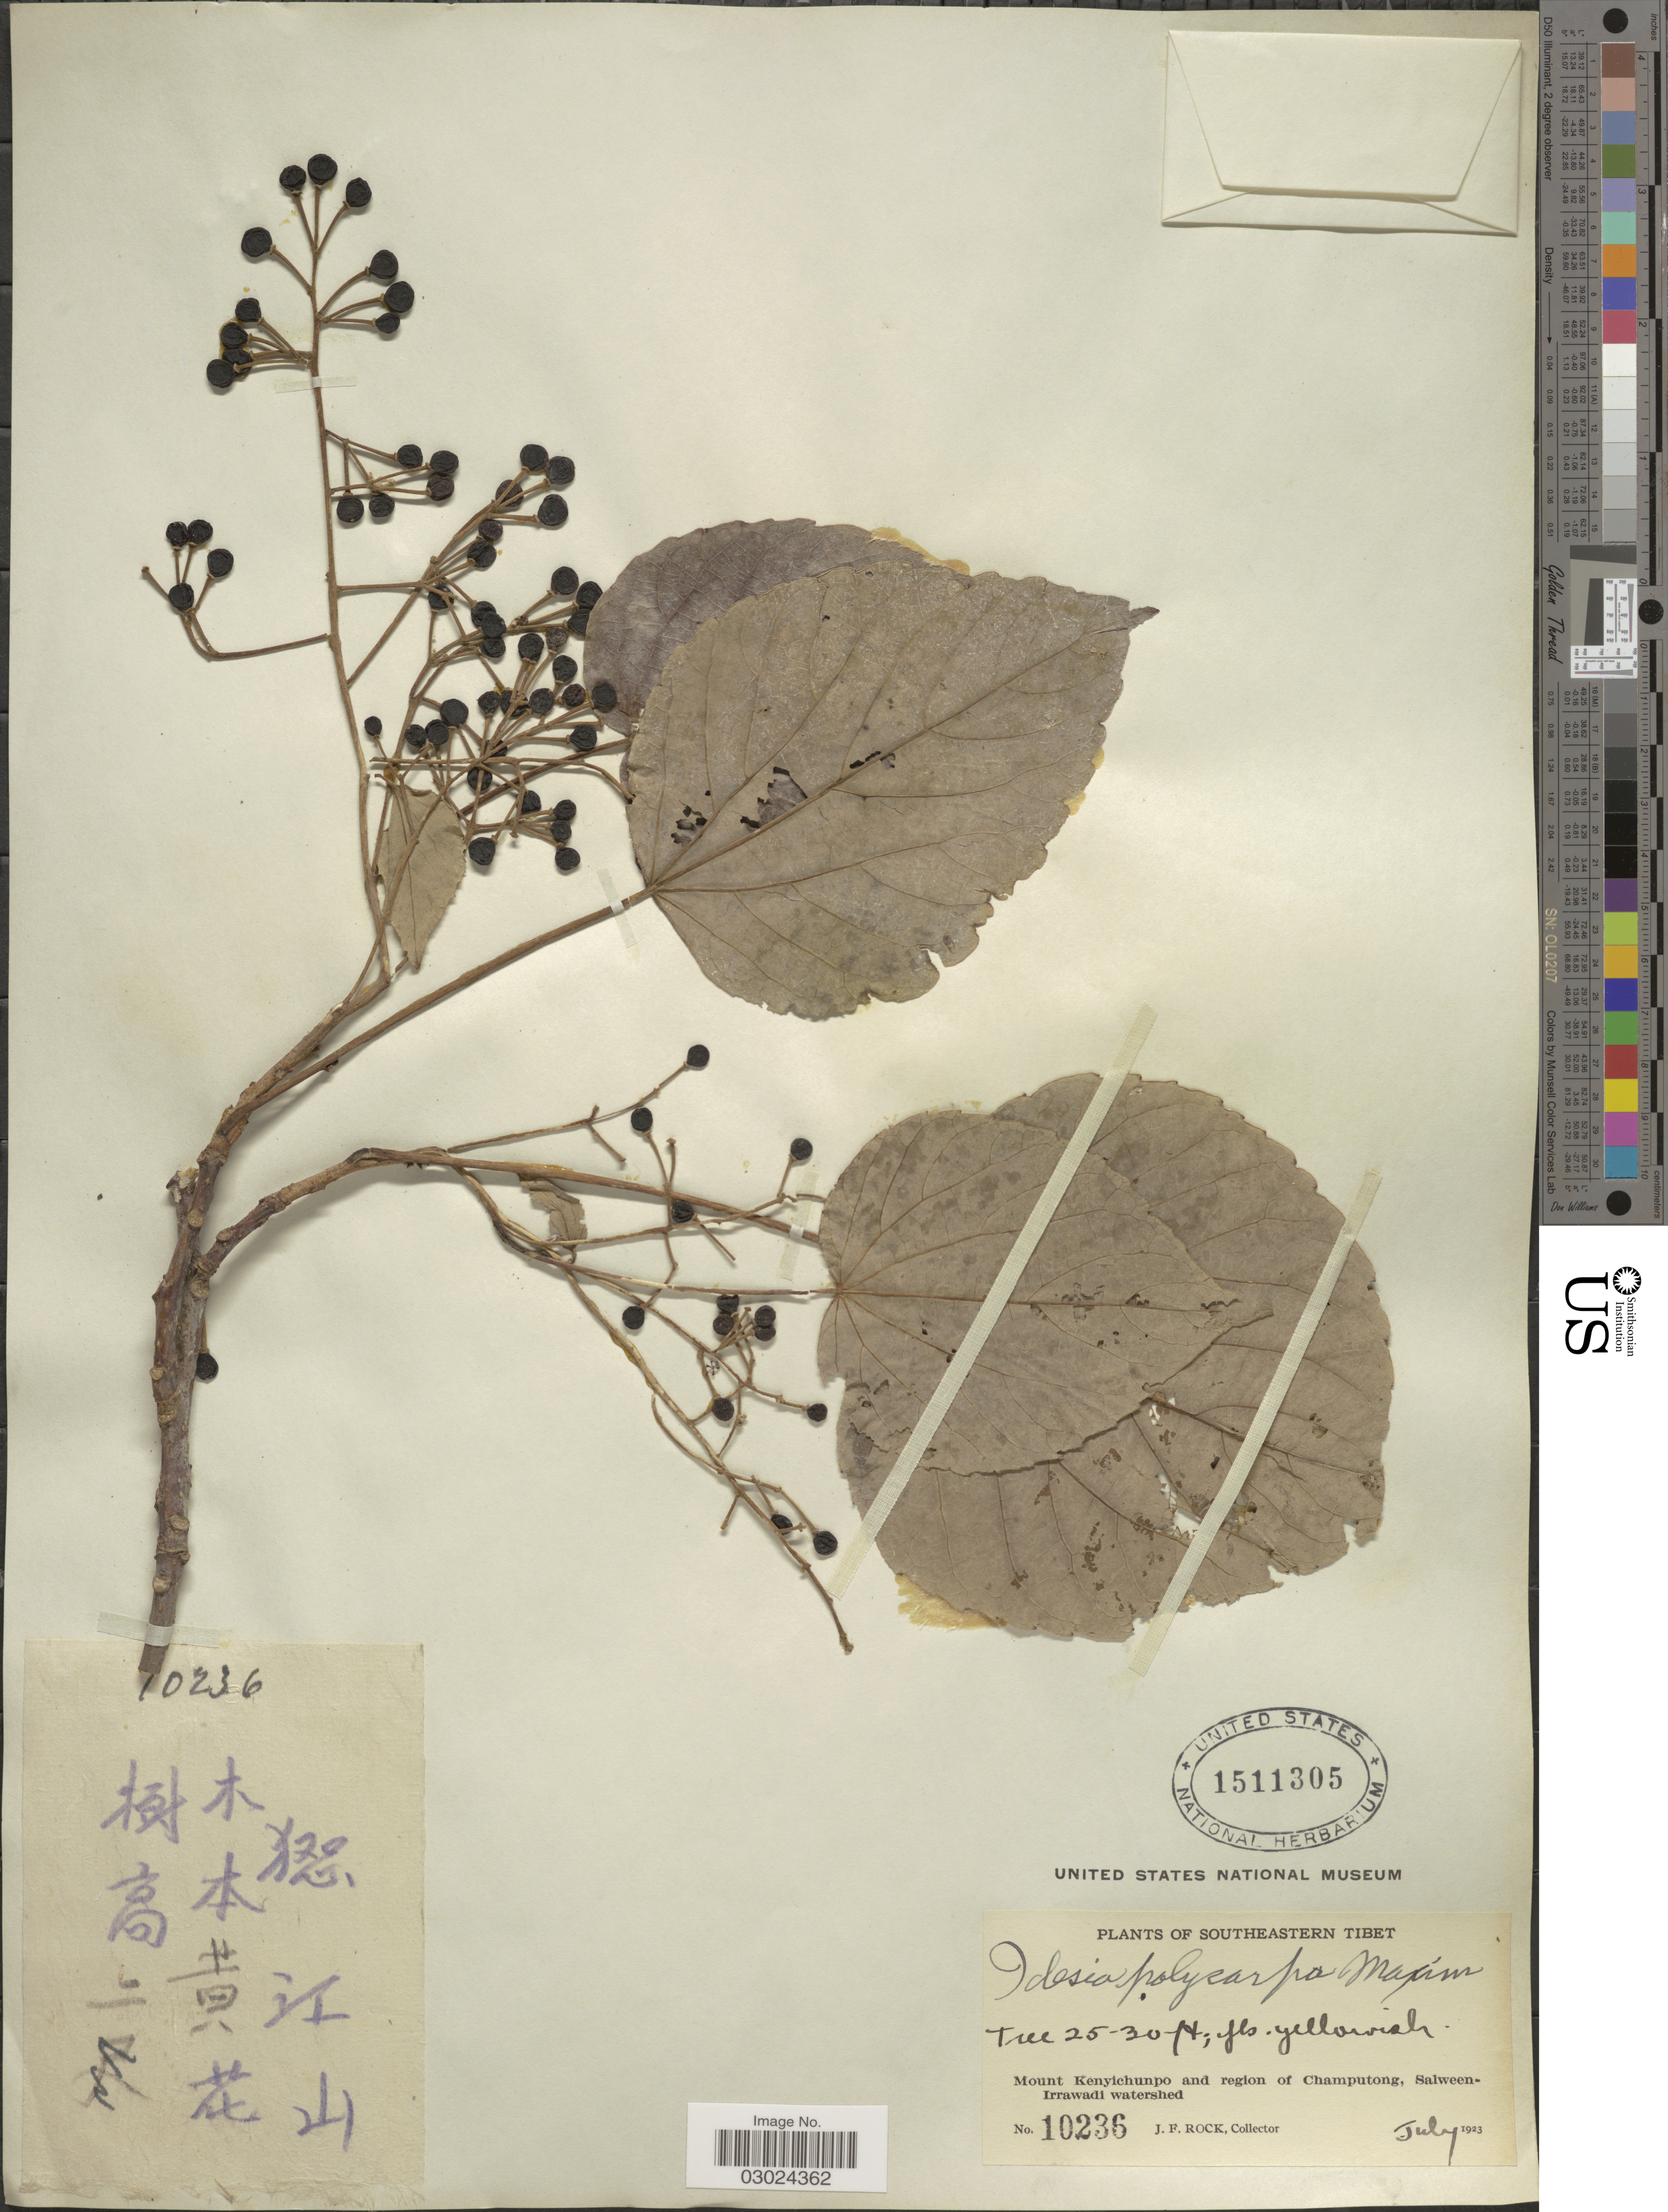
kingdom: Plantae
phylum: Tracheophyta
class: Magnoliopsida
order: Malpighiales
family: Salicaceae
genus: Idesia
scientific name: Idesia polycarpa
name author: Maxim.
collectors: J. Rock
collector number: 10236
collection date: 1923-07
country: China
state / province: Xizang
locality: Southeastern Tibet. Mount Kenyichunpo and region of Champutong, Salween-Irrawadi watershed.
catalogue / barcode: US 1511305